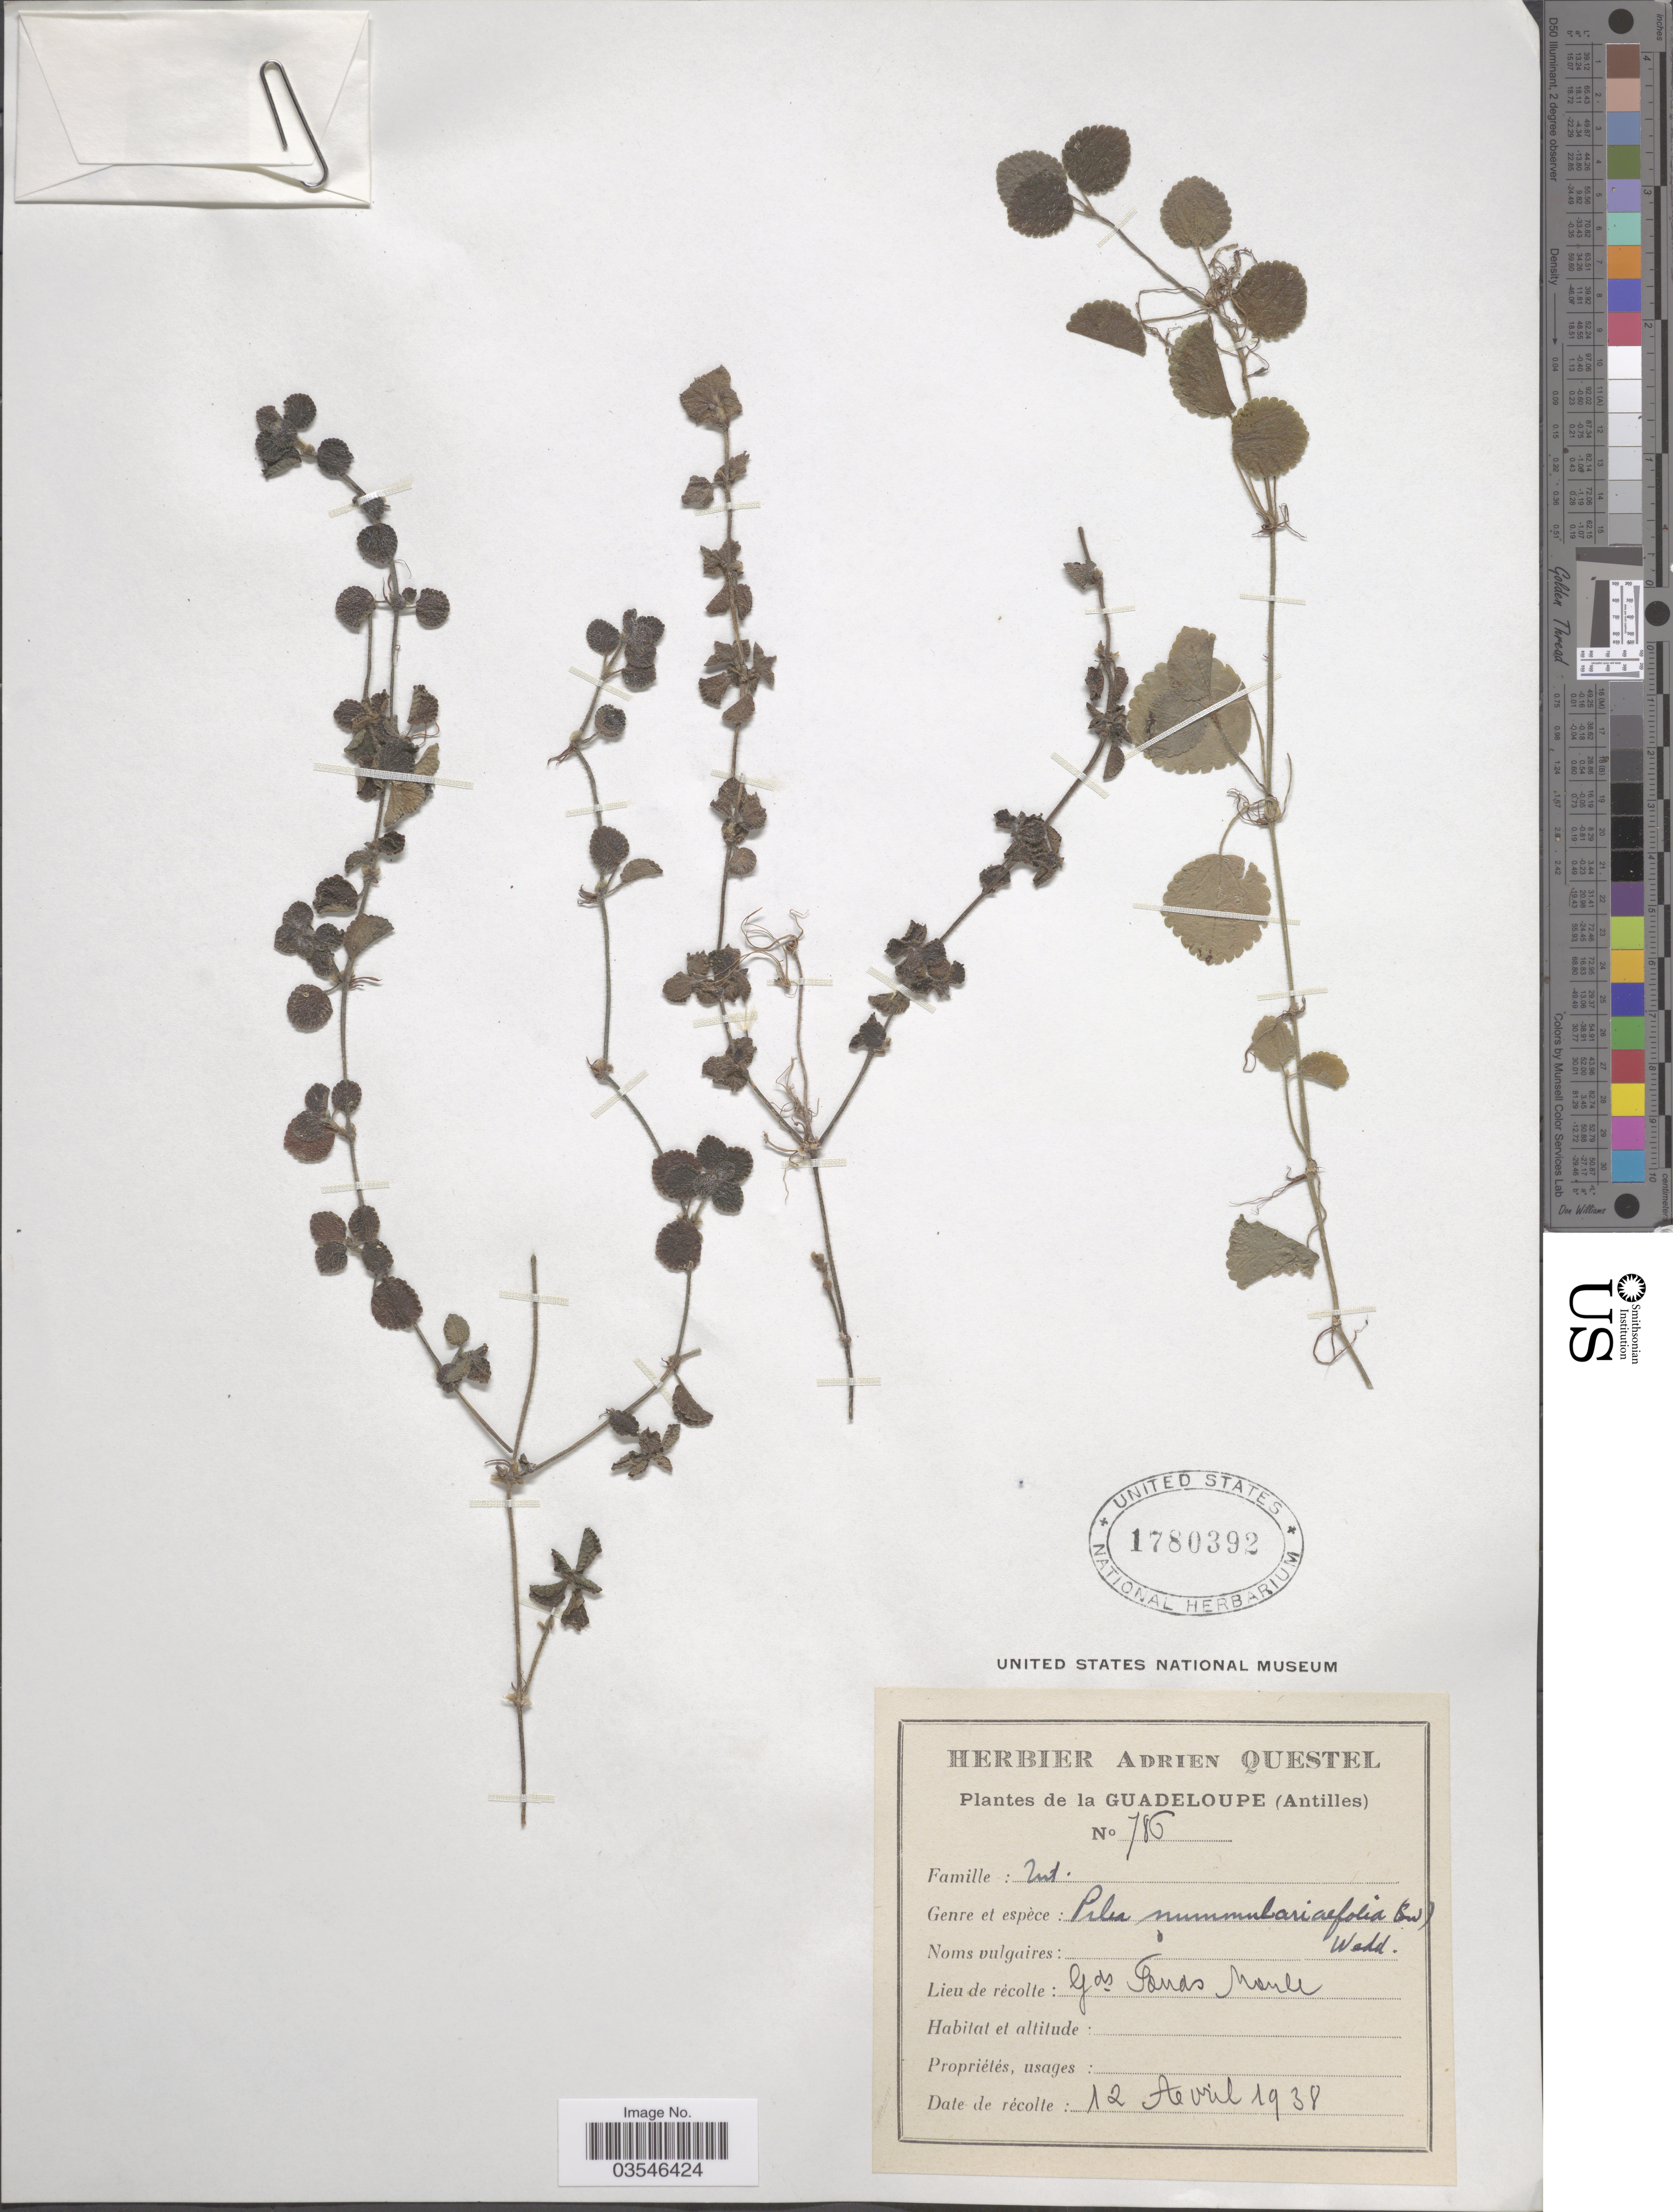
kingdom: Plantae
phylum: Tracheophyta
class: Magnoliopsida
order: Rosales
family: Urticaceae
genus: Pilea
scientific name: Pilea nummulariifolia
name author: (Sw.) Wedd.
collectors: ex herb. A. Questal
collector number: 786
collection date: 1938-04-12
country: Guadeloupe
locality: Grands Fonds Moule.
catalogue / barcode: US 1780392